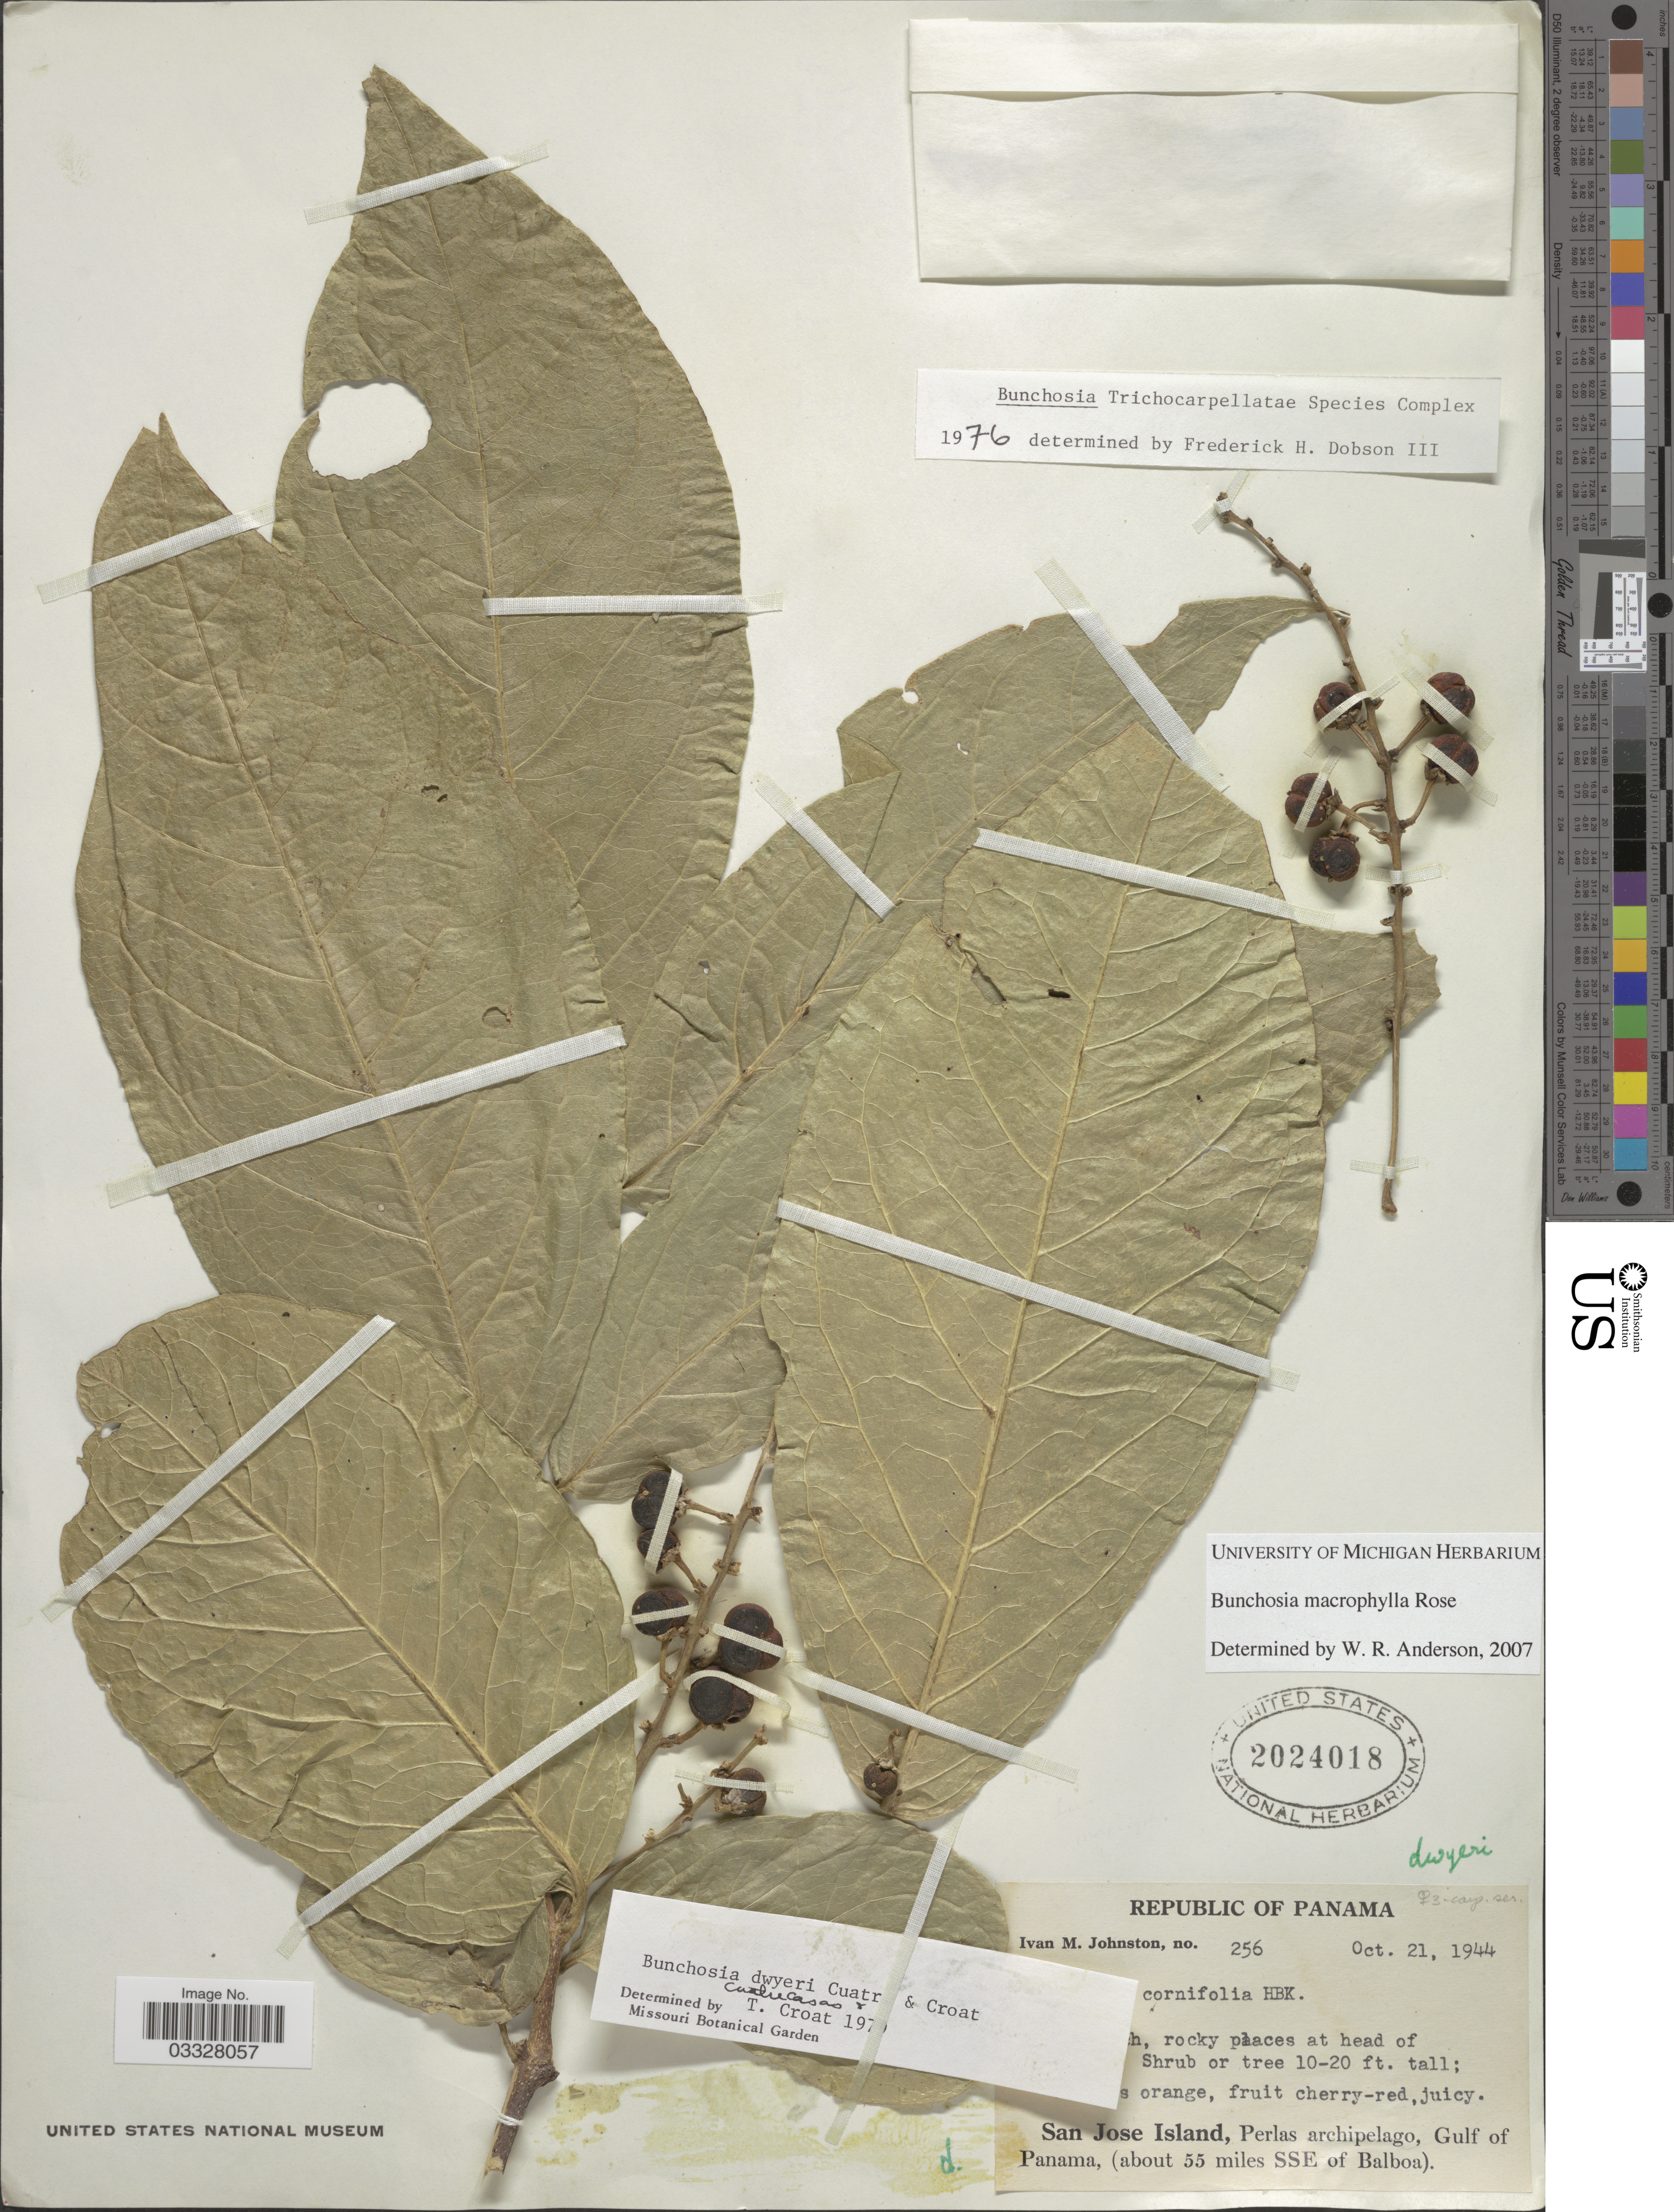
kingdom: Plantae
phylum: Tracheophyta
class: Magnoliopsida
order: Malpighiales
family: Malpighiaceae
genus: Bunchosia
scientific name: Bunchosia macrophylla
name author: Rose ex Donn. Sm. in Pittier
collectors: I.M. Johnston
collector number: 256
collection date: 1944-10-21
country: Panama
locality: San Jose Island, Perlas archipelago, Gulf of Panama, (about 55 miles SSE of Balboa).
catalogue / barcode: US 2024018